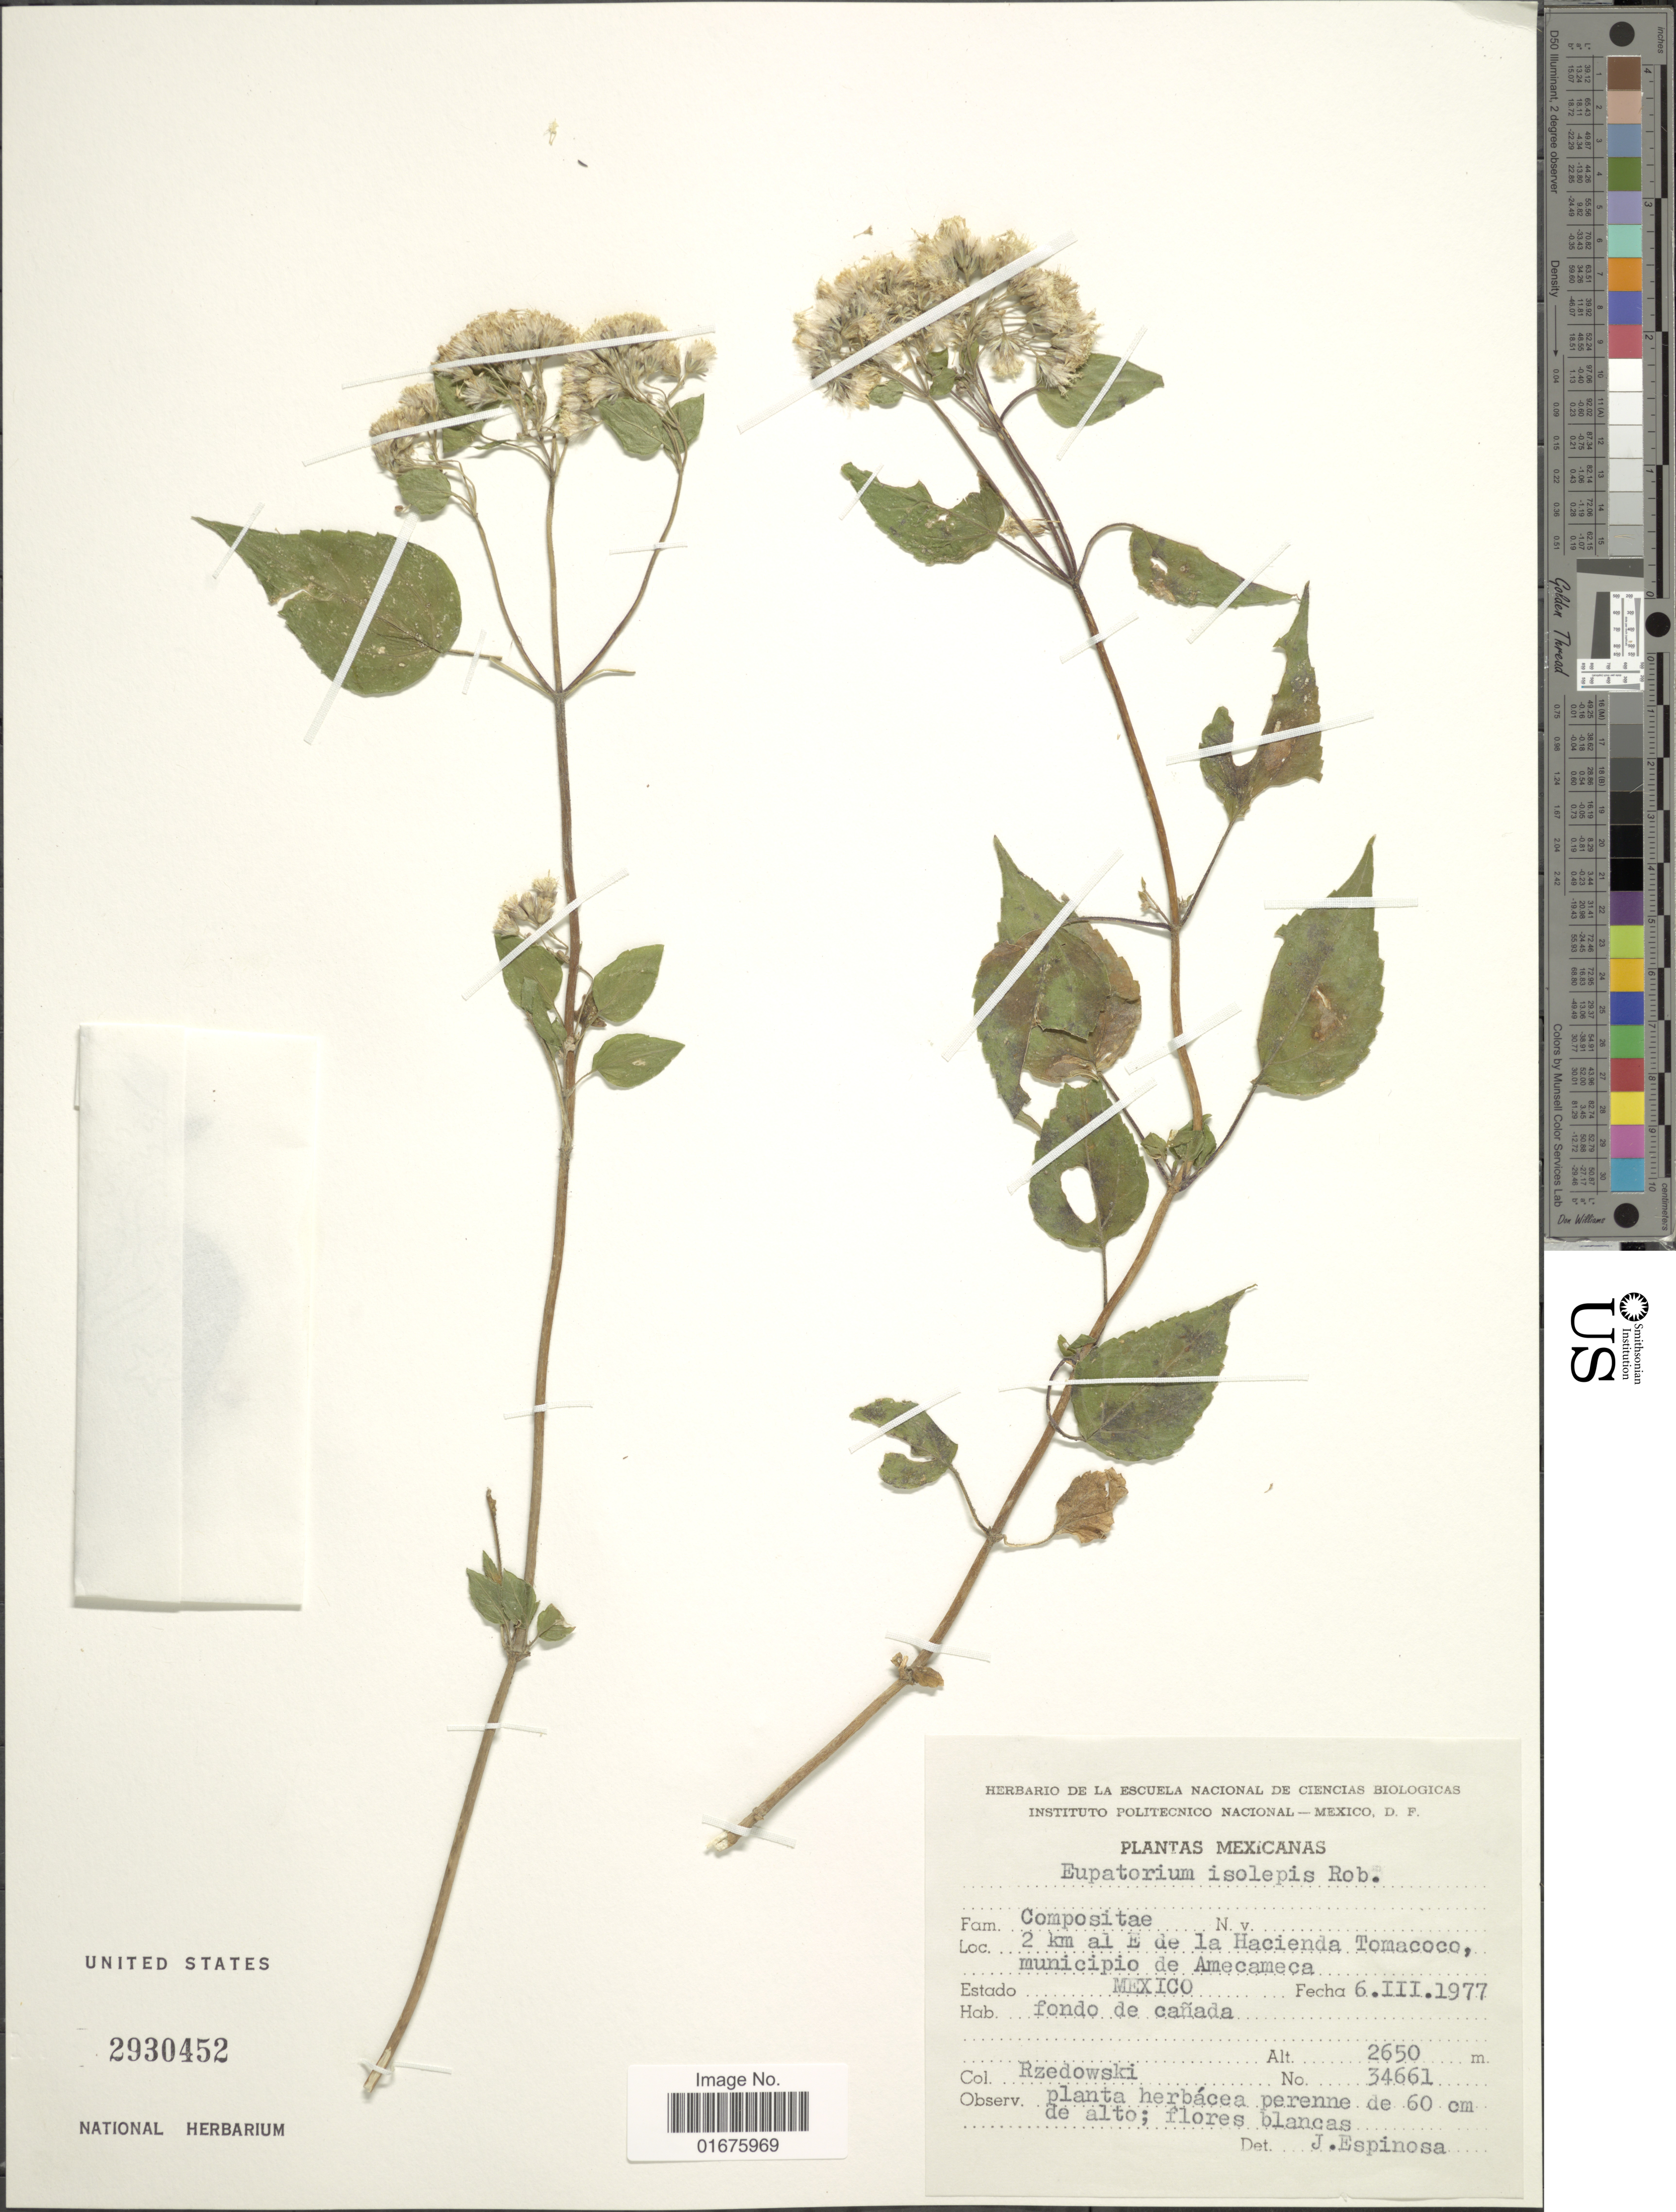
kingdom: Plantae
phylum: Tracheophyta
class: Magnoliopsida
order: Asterales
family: Asteraceae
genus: Ageratina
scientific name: Ageratina isolepis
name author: (B.L. Rob.) R.M. King & H. Rob.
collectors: Rzedowski, --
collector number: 34661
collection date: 1977-03-06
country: Mexico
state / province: México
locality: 2 km al E de la Hacienda Tomacoco, municipio de Amecameca, fondo de cañada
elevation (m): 2650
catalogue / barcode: US 2930452